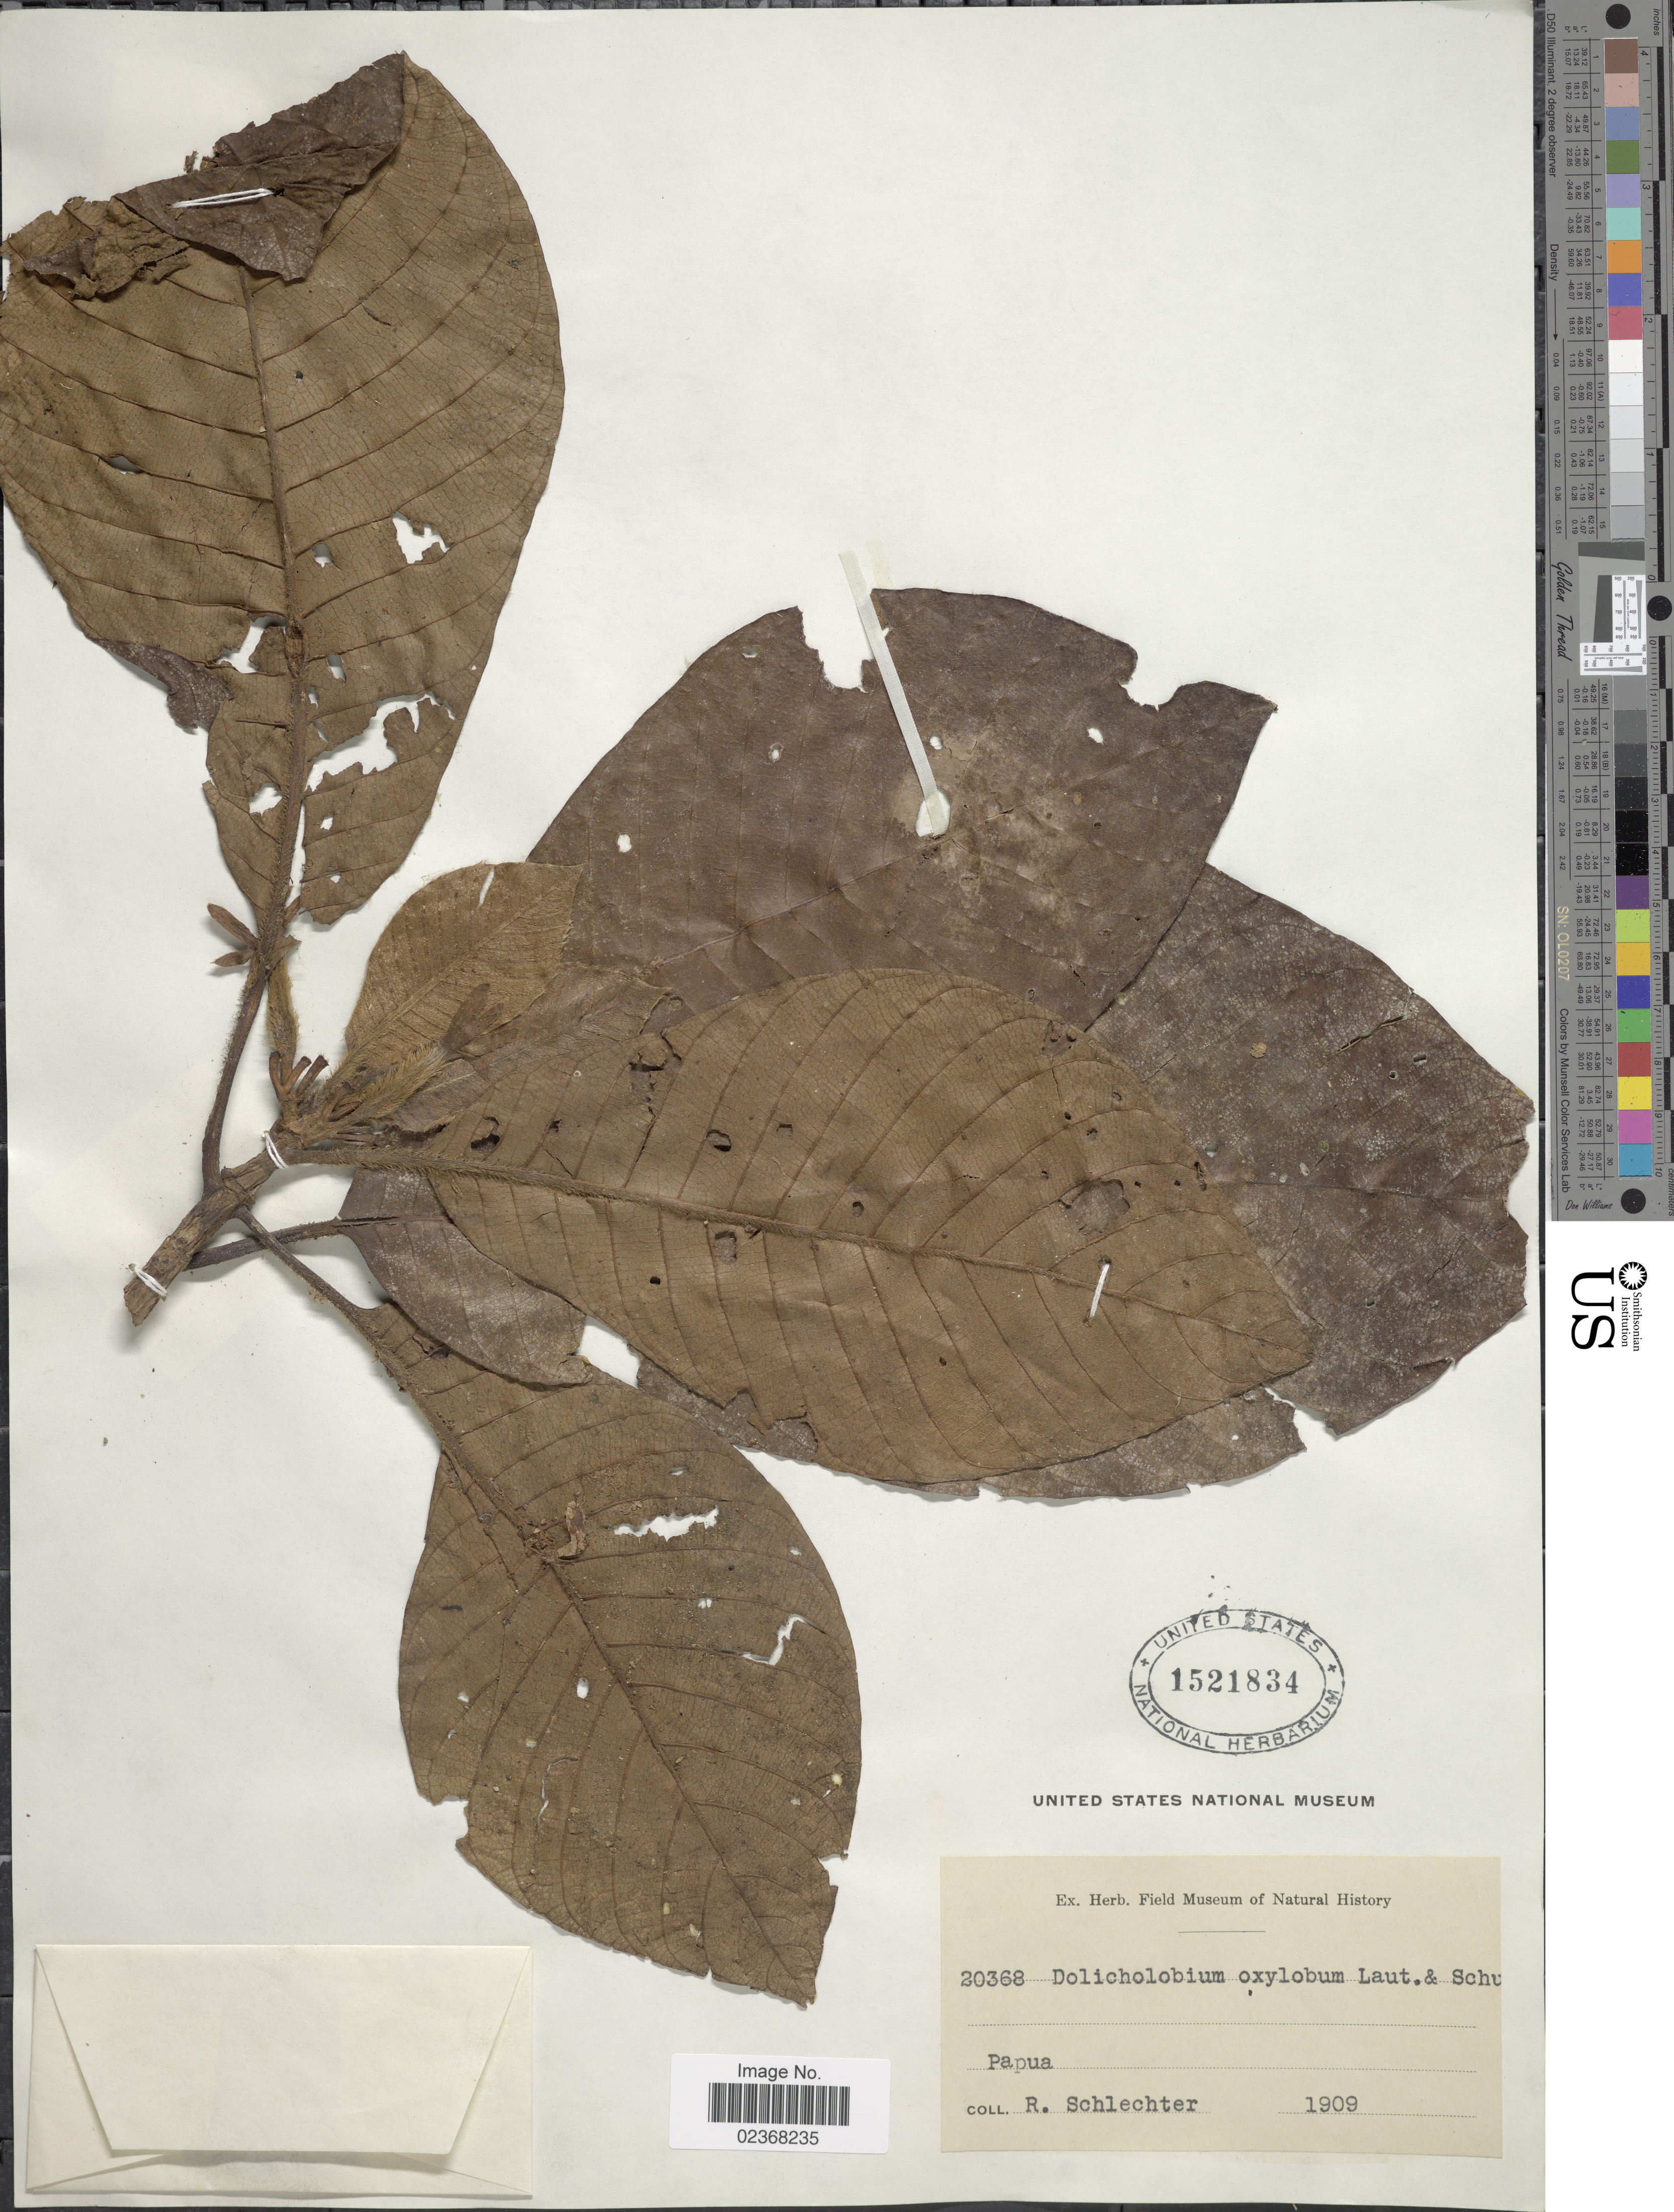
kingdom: Plantae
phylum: Tracheophyta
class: Magnoliopsida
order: Gentianales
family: Rubiaceae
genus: Dolicholobium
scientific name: Dolicholobium oxylobum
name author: K. Schum. & Lauterb.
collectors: F. R. R. Schlechter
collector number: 20368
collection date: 1909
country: Papua New Guinea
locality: Papua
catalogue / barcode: US 1521834